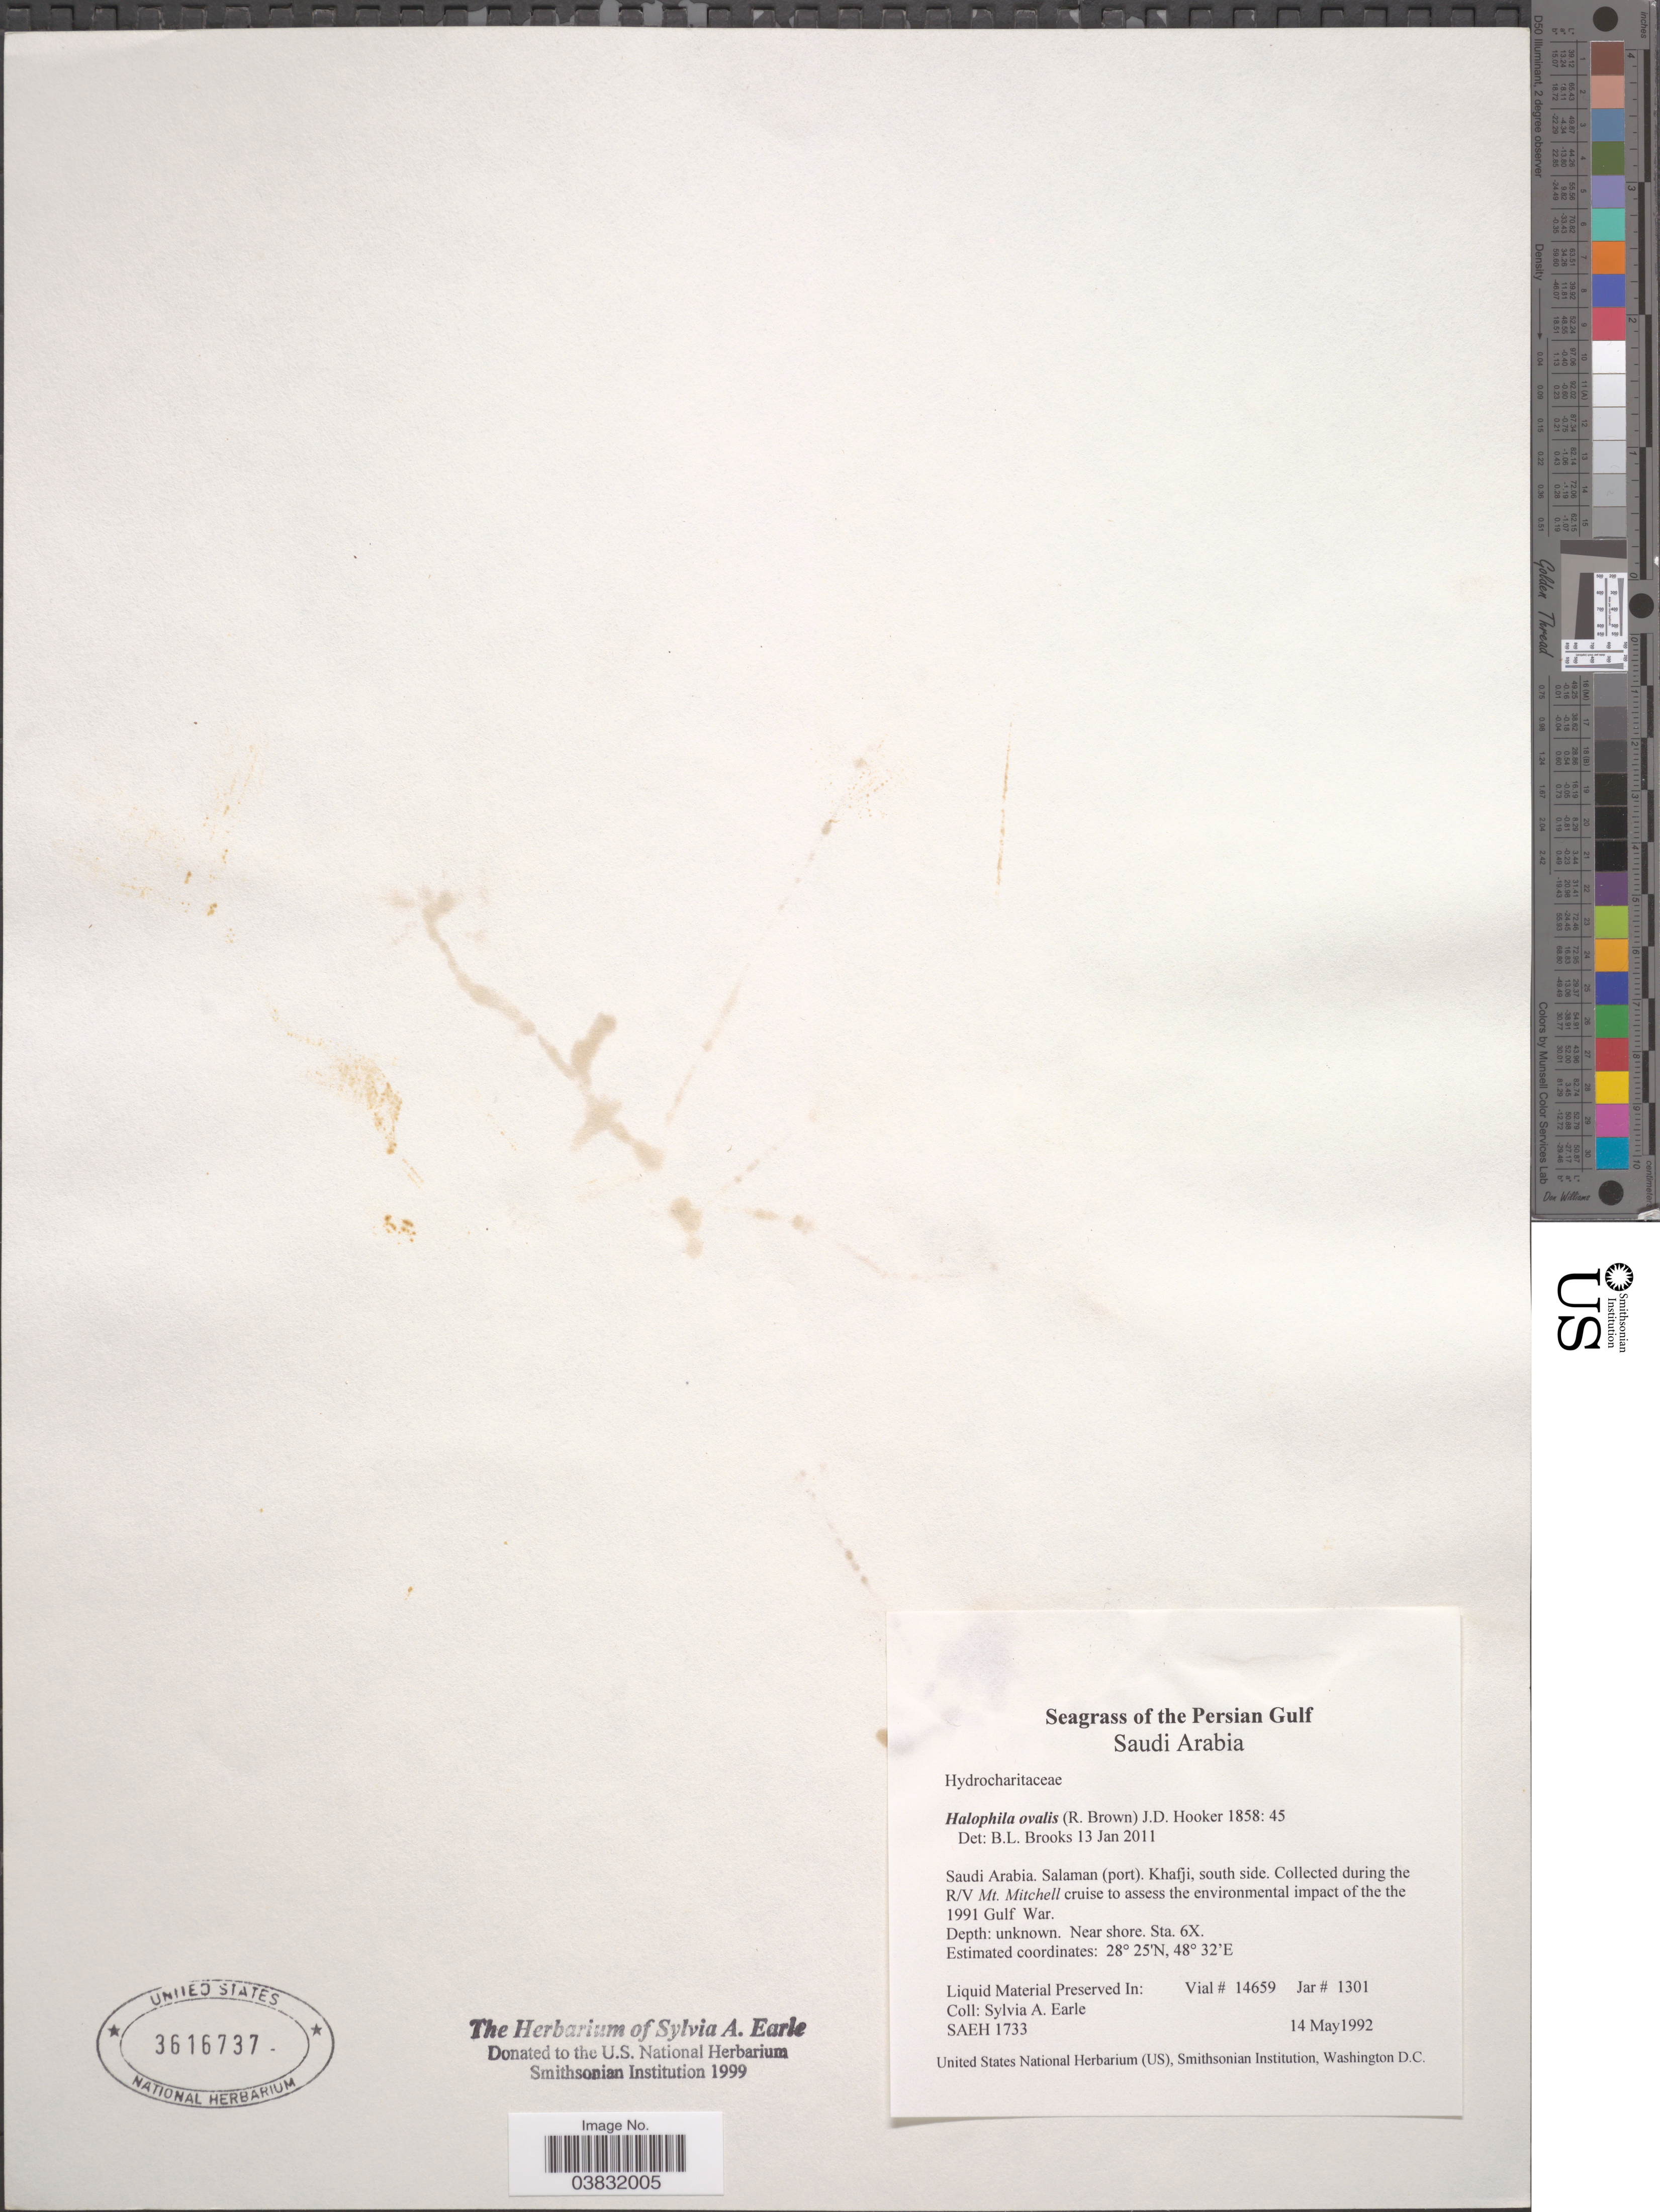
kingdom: Plantae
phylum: Tracheophyta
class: Liliopsida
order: Alismatales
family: Hydrocharitaceae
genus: Halophila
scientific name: Halophila ovalis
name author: (R. Br.) Hook. f.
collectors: S. A. Earle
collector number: SAEH 1733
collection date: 1992-05-14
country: Saudi Arabia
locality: Persian Gulf. Salaman (port). Khafji, south side. Near shore. Sta. 6X.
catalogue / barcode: US 3616737